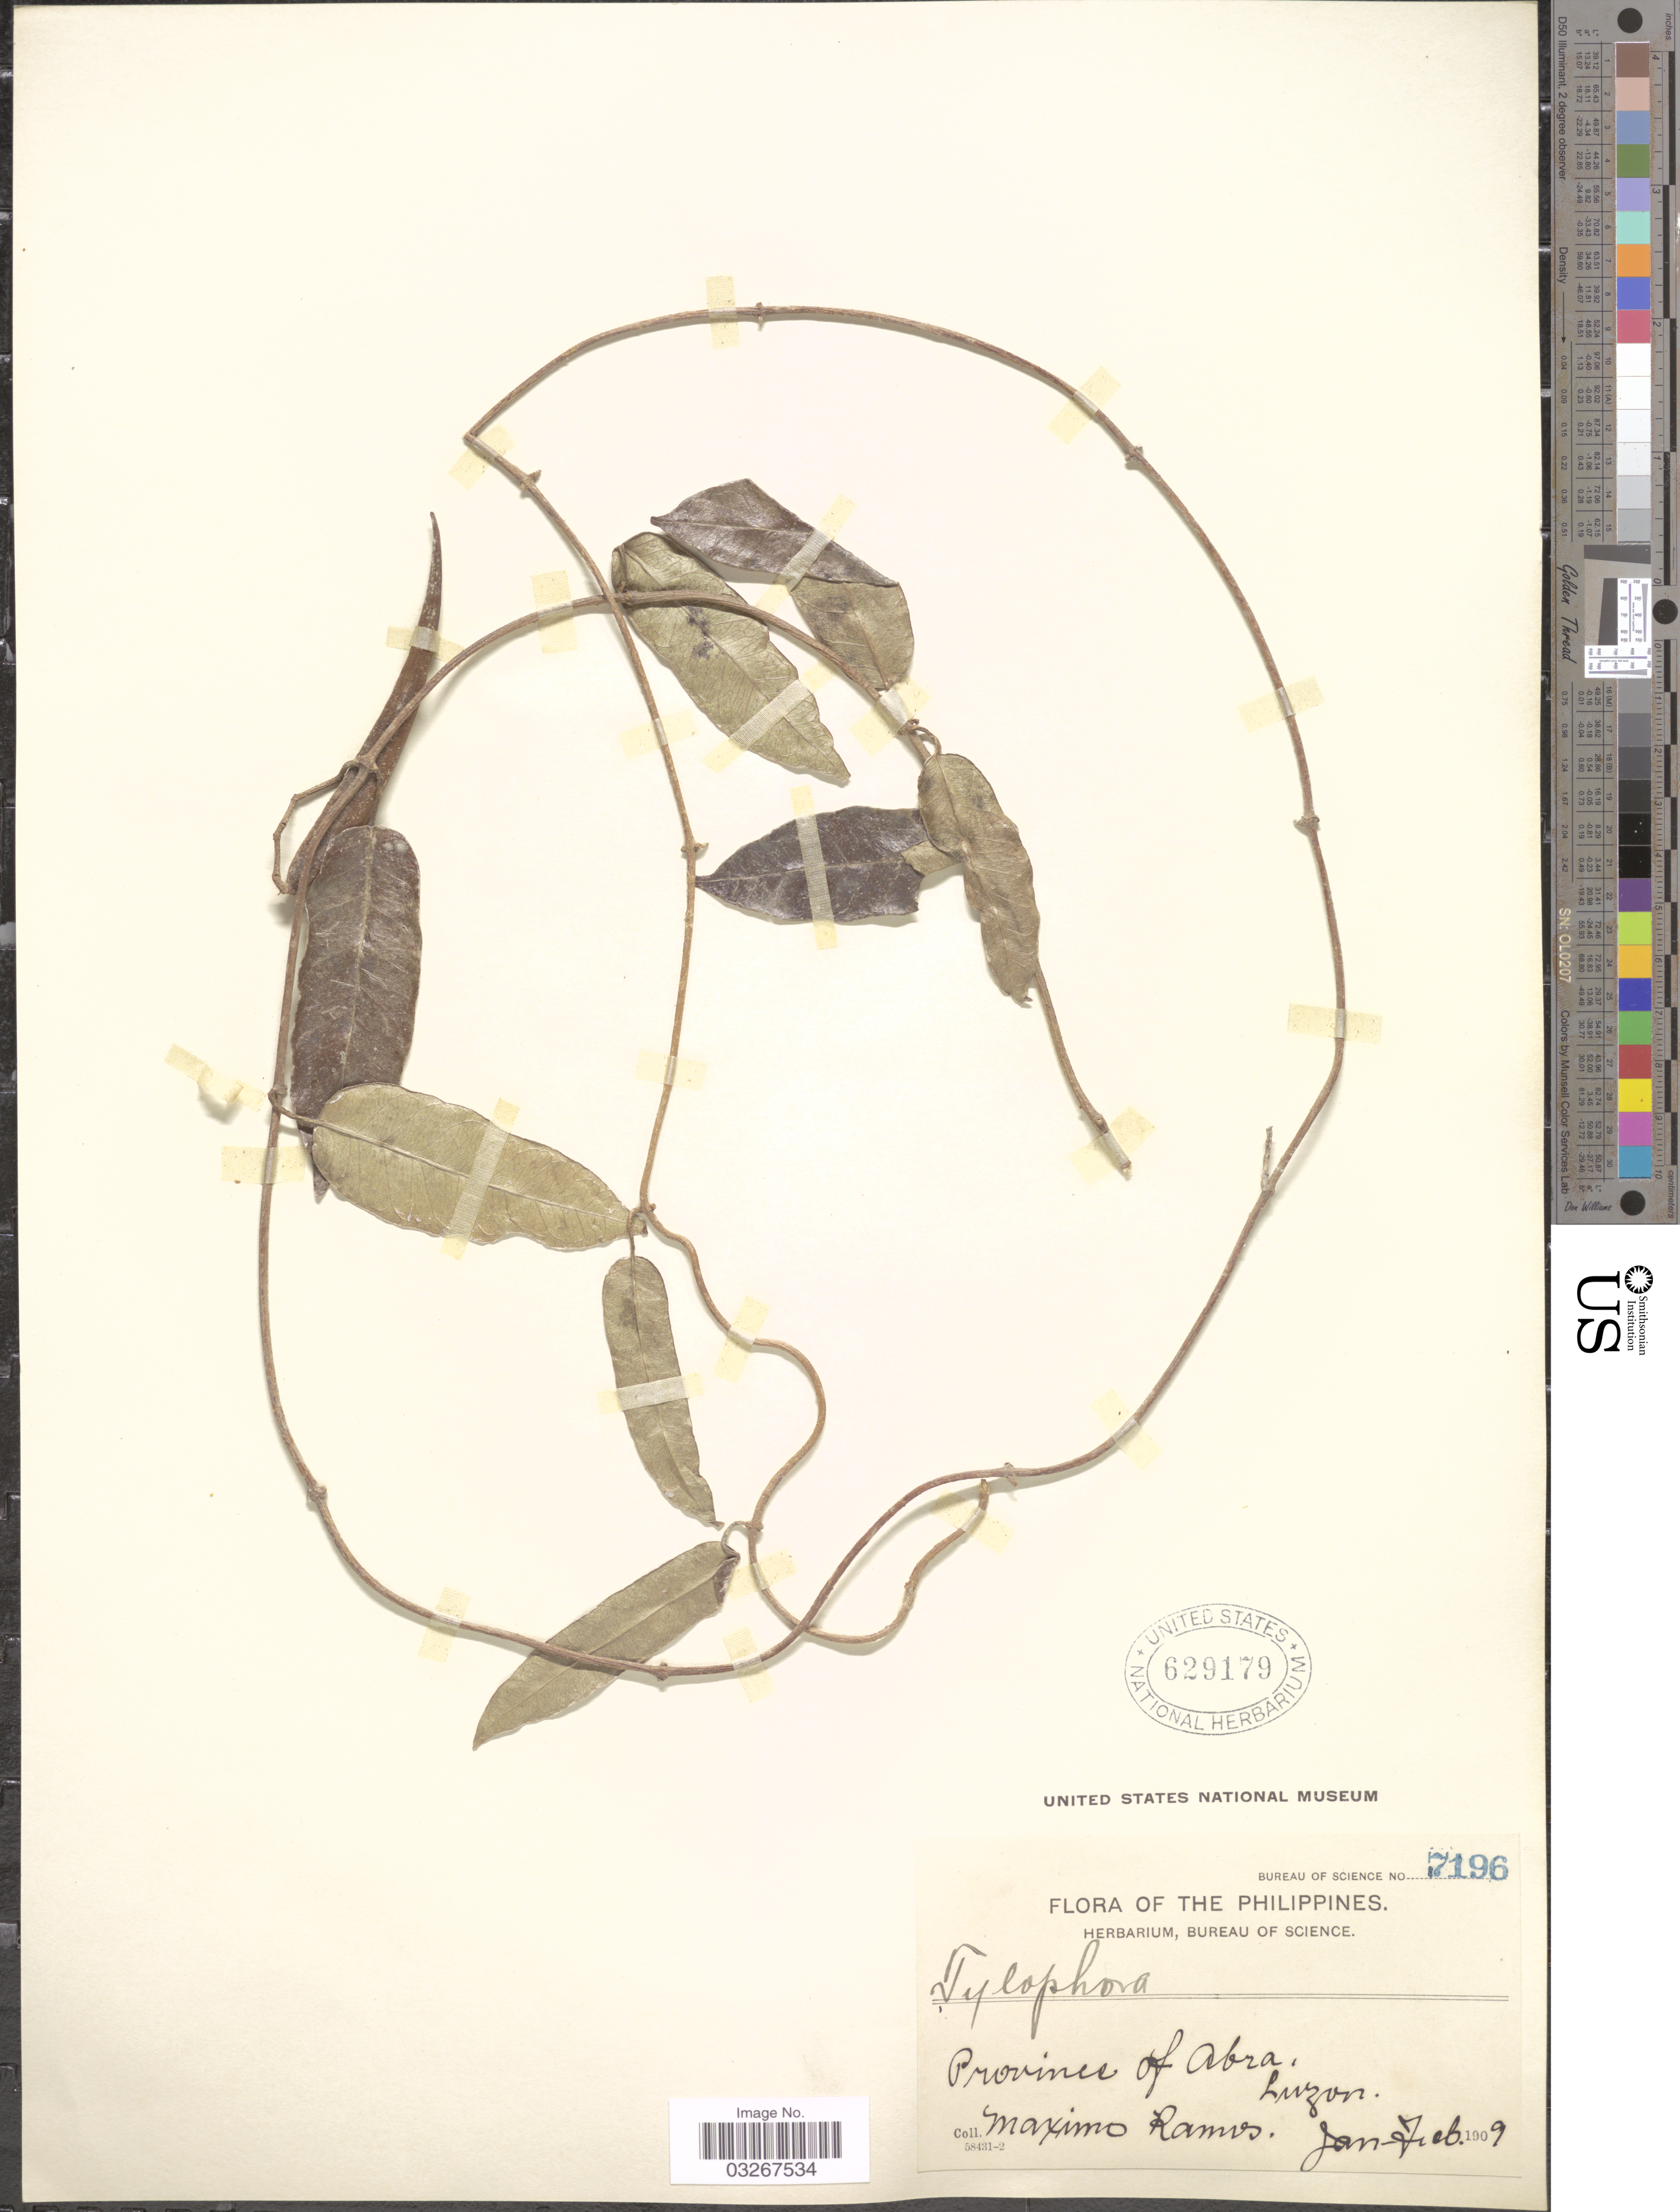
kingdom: Plantae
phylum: Tracheophyta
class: Magnoliopsida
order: Gentianales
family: Apocynaceae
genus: Tylophora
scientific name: Tylophora sp.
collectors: M. Ramos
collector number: Bureau of Science 7196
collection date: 1909-01/1909-02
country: Philippines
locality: Province of Abra, Luzon.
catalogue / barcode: US 629179